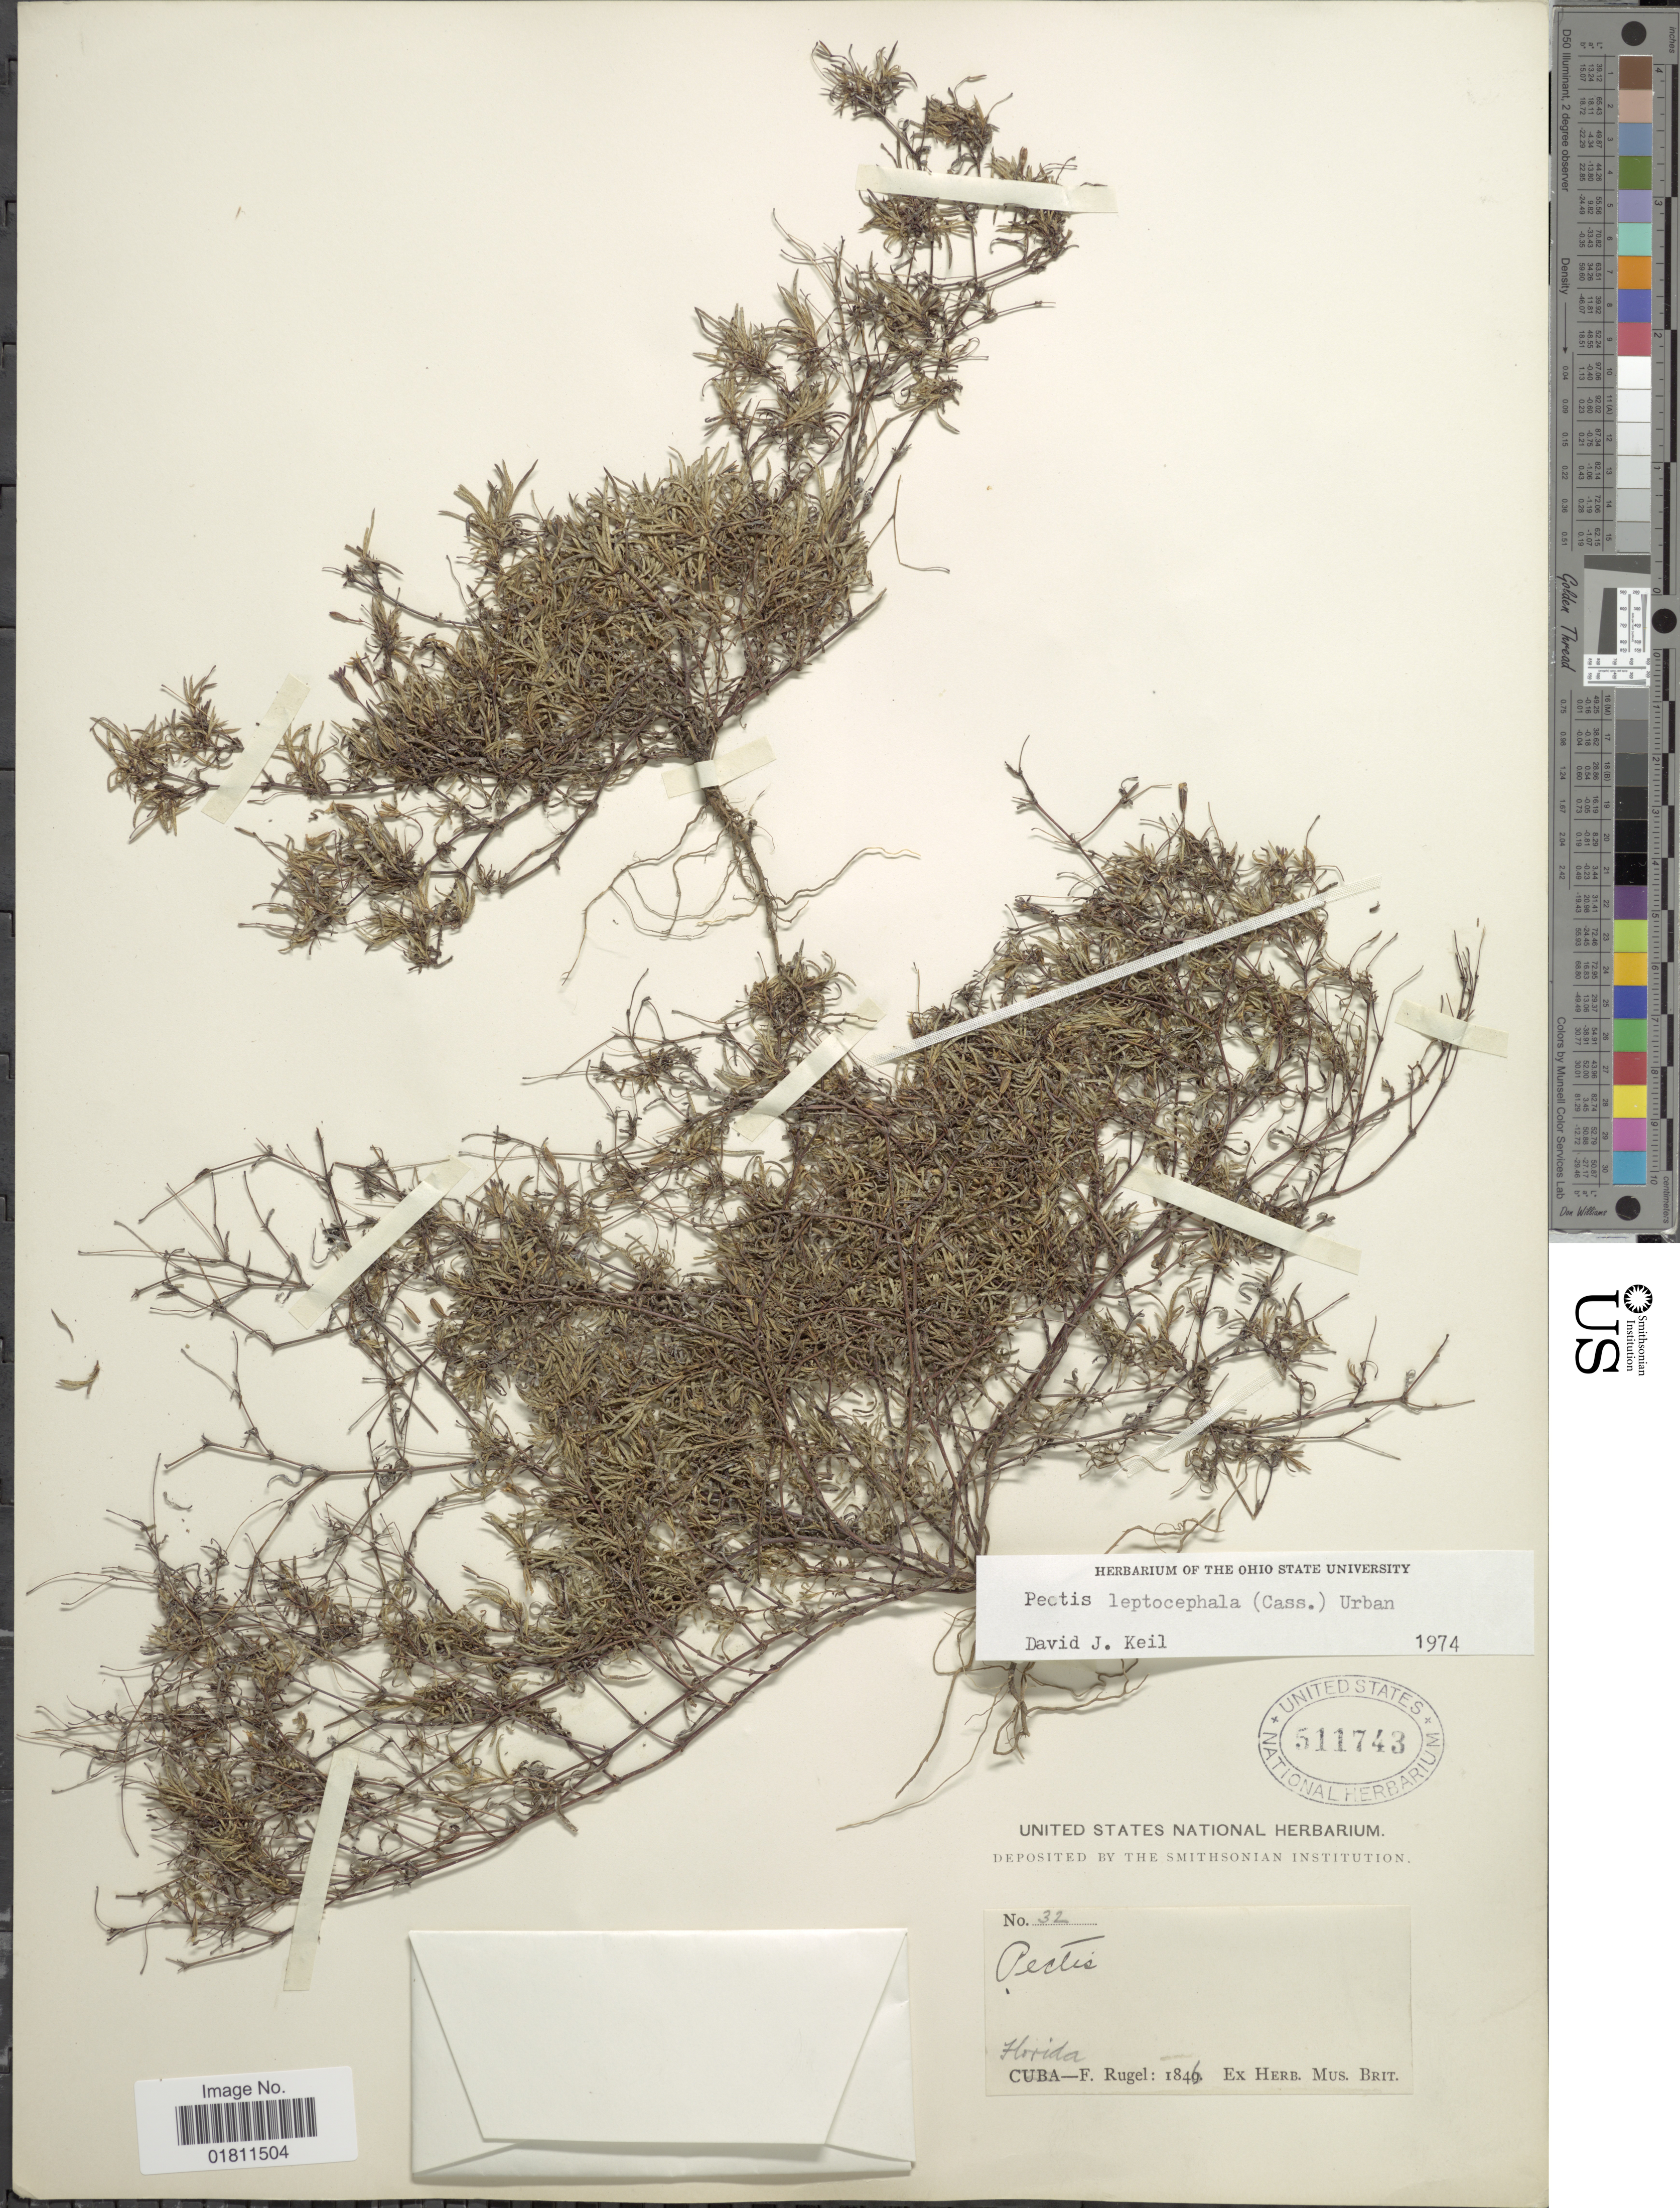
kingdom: Plantae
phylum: Tracheophyta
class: Magnoliopsida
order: Asterales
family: Asteraceae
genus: Pectis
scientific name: Pectis leptocephala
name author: (Cass.) Urb.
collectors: F. Rugel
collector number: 32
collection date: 1846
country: United States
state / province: Florida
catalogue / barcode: US 511743